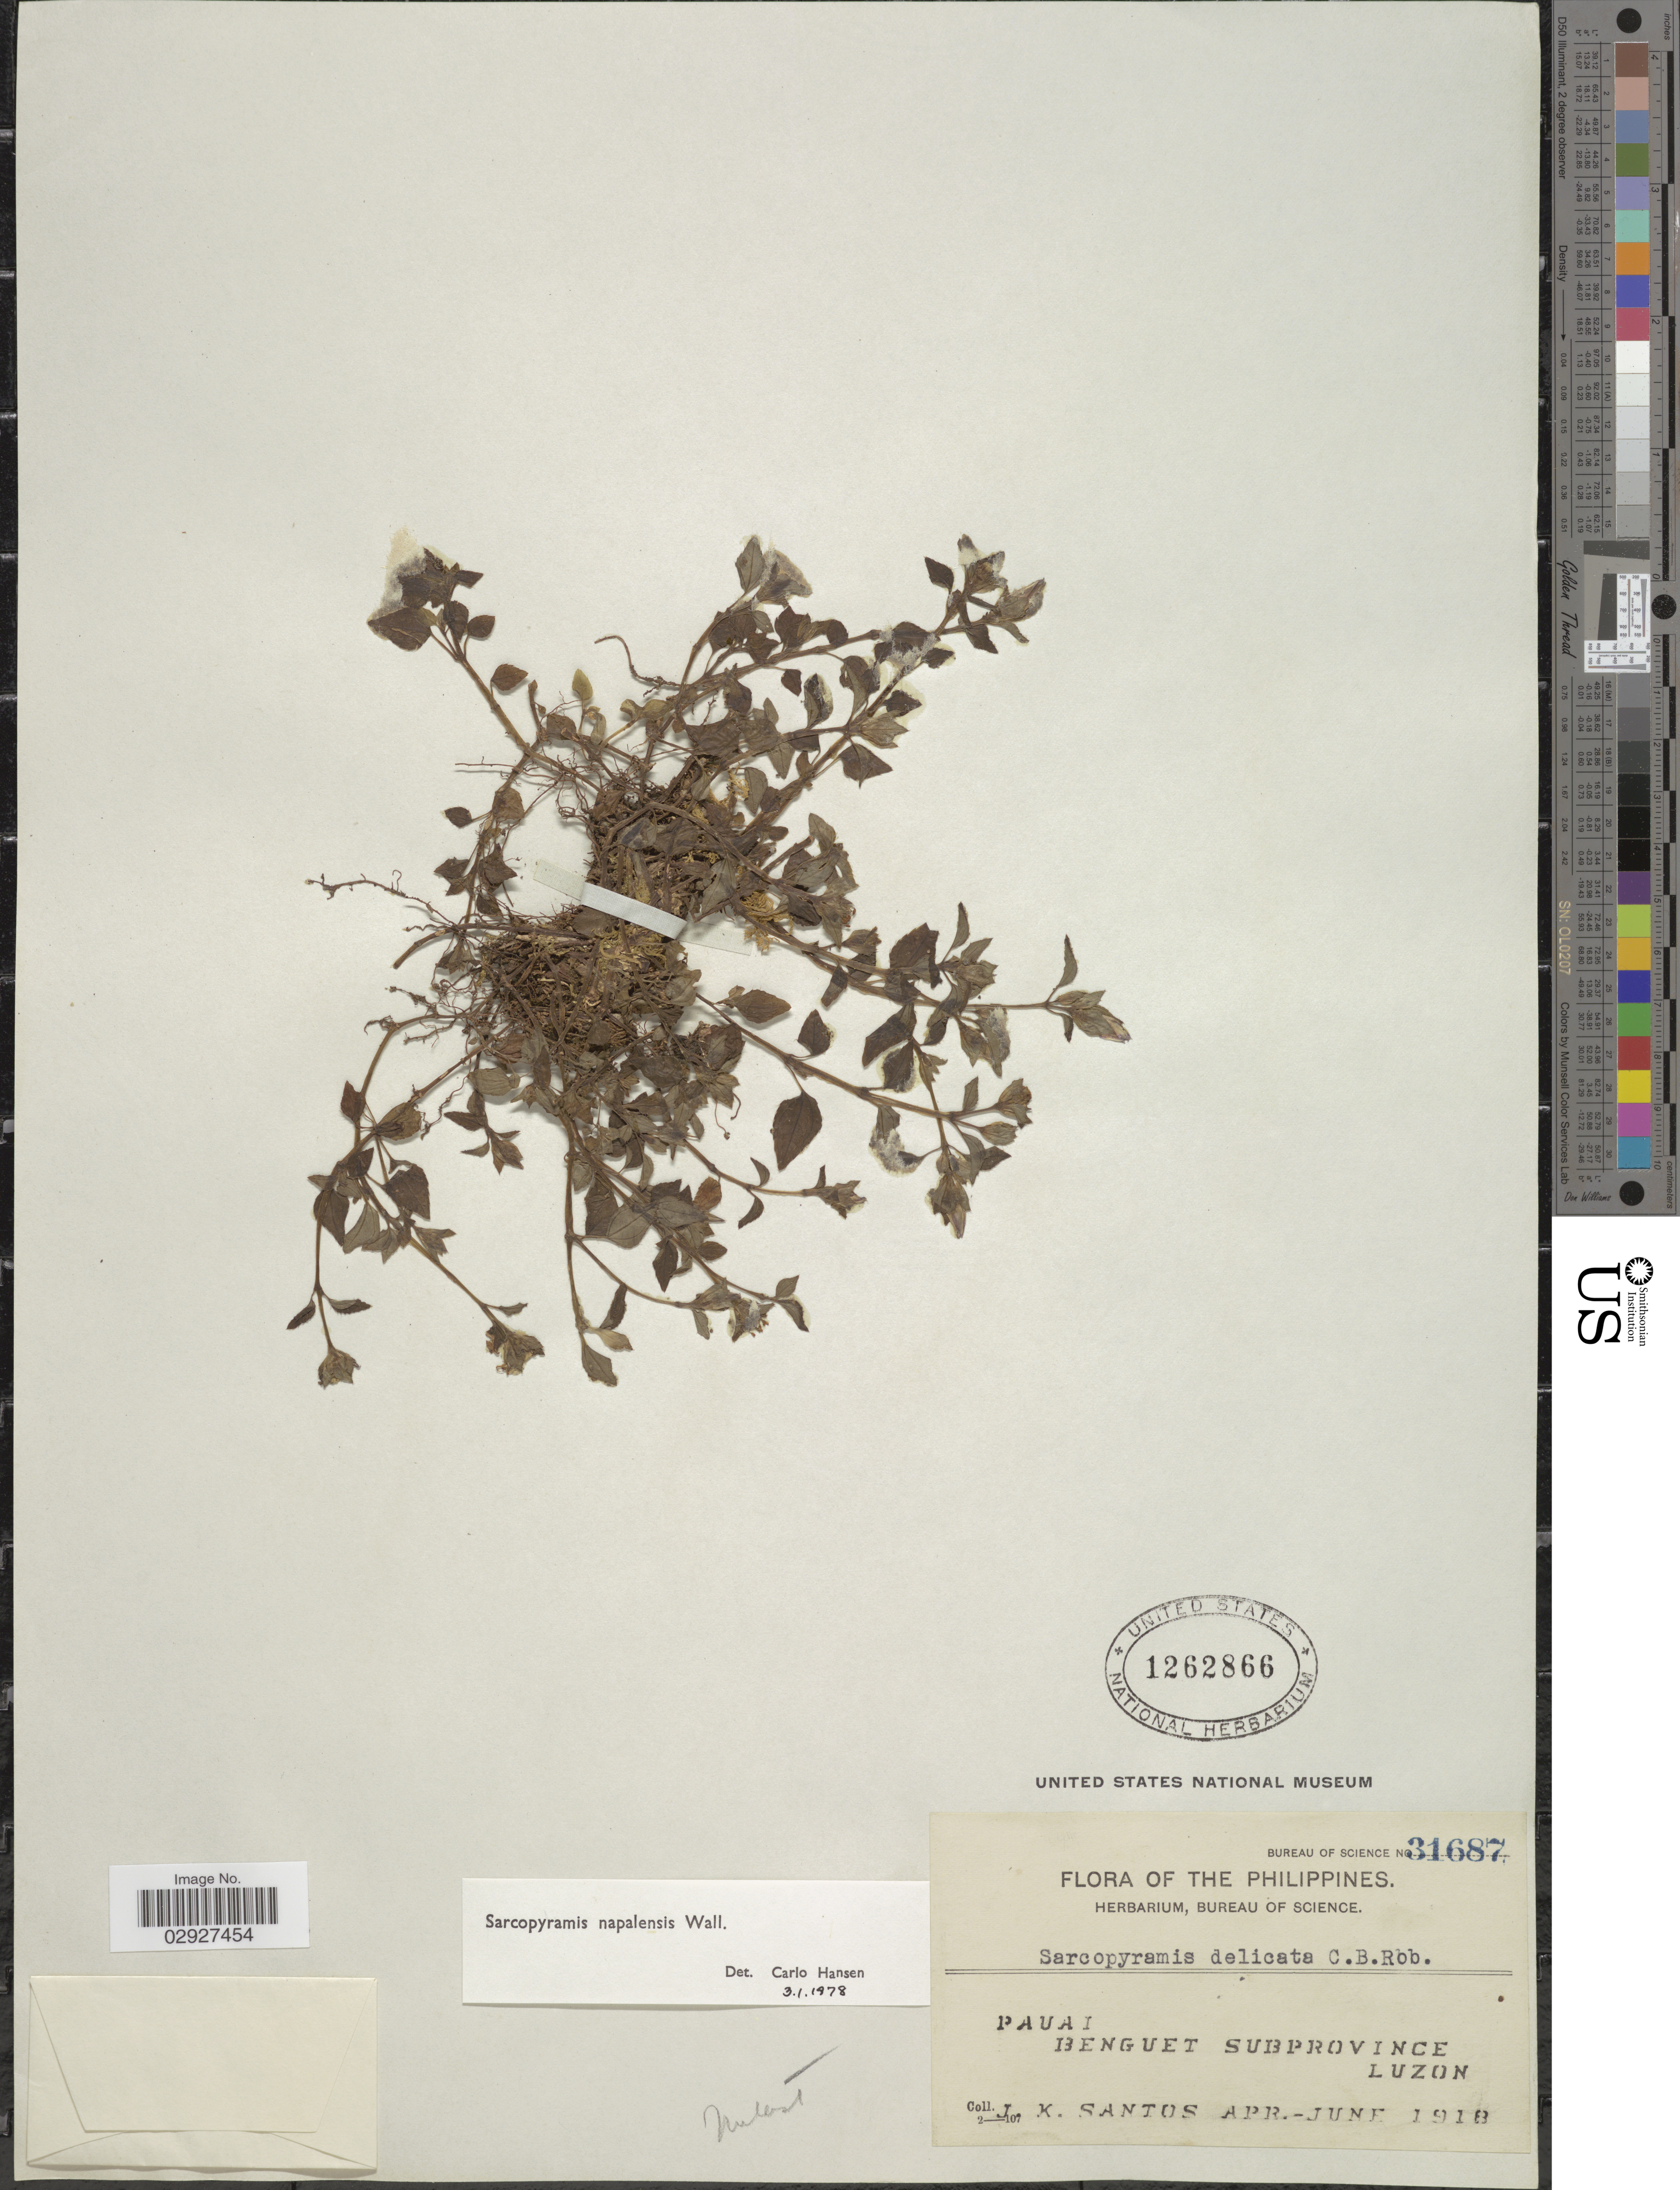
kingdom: Plantae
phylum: Tracheophyta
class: Magnoliopsida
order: Myrtales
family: Melastomataceae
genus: Sarcopyramis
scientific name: Sarcopyramis napalensis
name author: Wall.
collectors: J. K. Santos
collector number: Bureau of Science 31687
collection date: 1918-04/1918-06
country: Philippines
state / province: Cordillera (Administrative Region)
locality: Pauai. Benguet Subprovince, Luzon.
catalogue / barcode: US 1262866